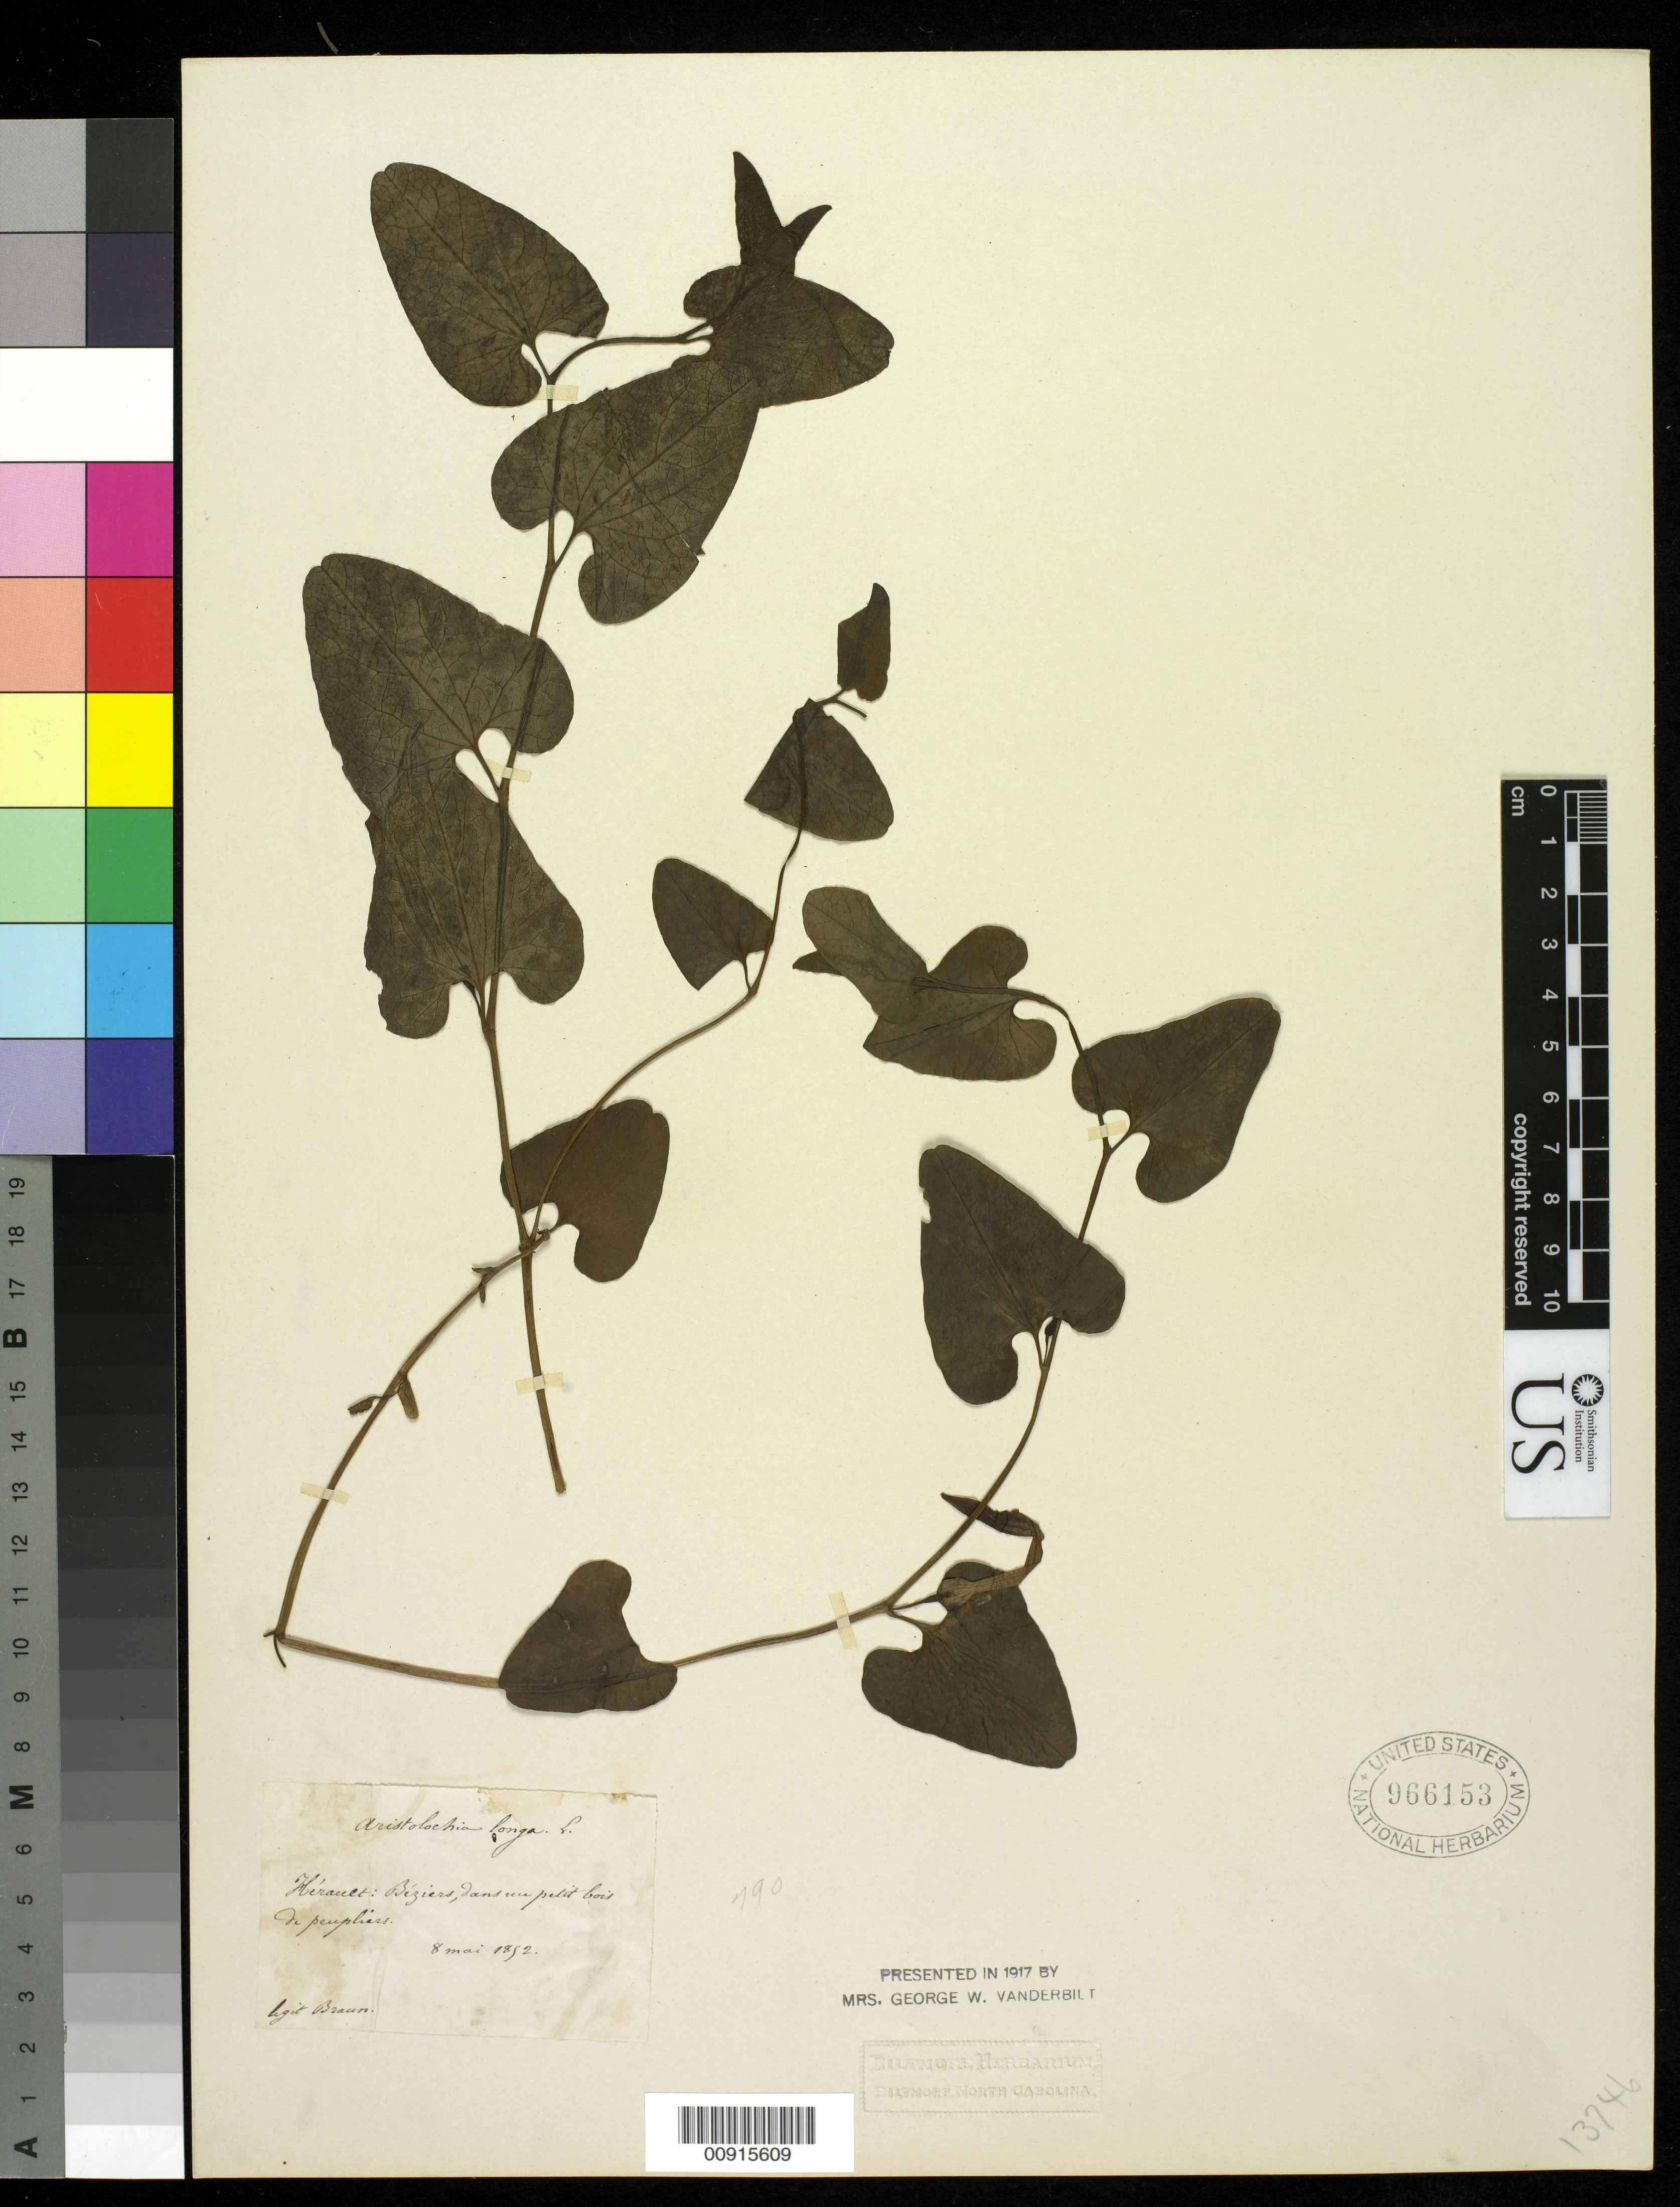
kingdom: Plantae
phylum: Tracheophyta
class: Magnoliopsida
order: Piperales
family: Aristolochiaceae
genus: Aristolochia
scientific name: Aristolochia longa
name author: L.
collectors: Braun, --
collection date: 1852-05-08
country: France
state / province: Occitanie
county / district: Hérault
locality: Beziers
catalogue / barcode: US 966153